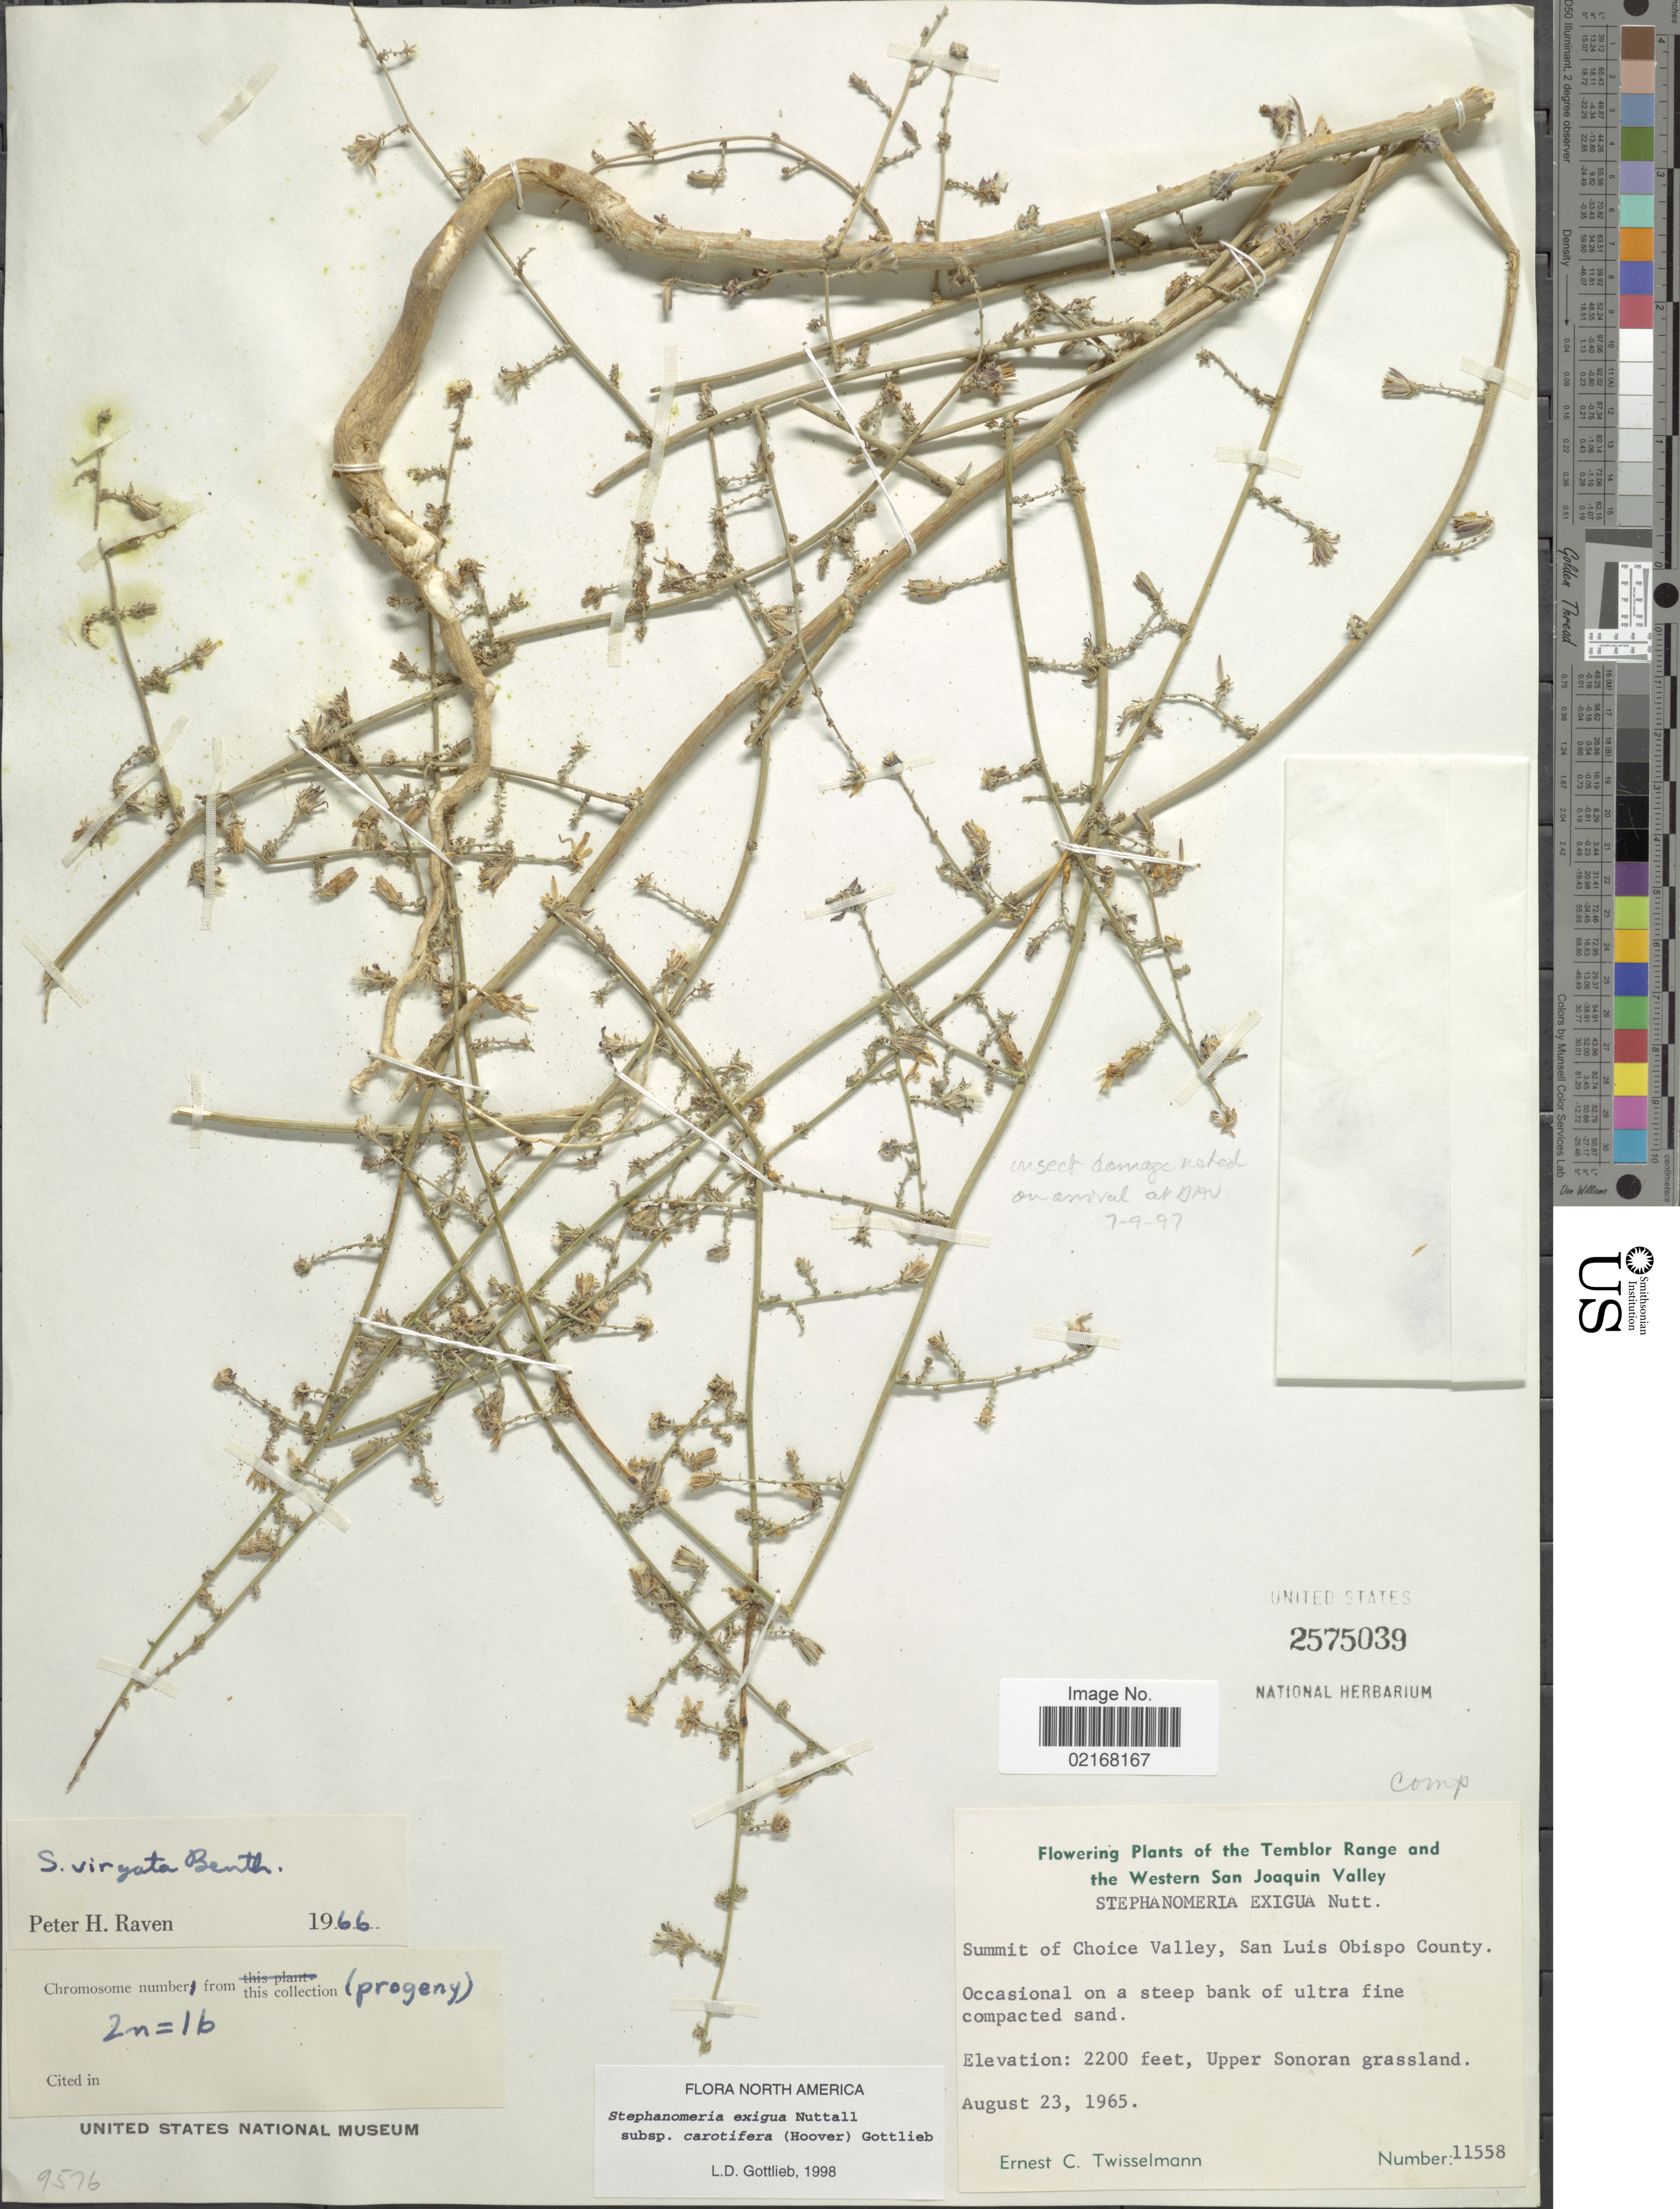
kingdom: Plantae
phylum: Tracheophyta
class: Magnoliopsida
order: Asterales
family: Asteraceae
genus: Stephanomeria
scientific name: Stephanomeria exigua subsp. carotifera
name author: (Hoover) Gottlieb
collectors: E. Twisselmann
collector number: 11558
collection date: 1965-08-23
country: United States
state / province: California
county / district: San Luis Obispo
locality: Temblor Range and the Western San Joaquin Valley. Summit of Choice Valley, San Luis Obispo County.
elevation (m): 671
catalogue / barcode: US 2575039